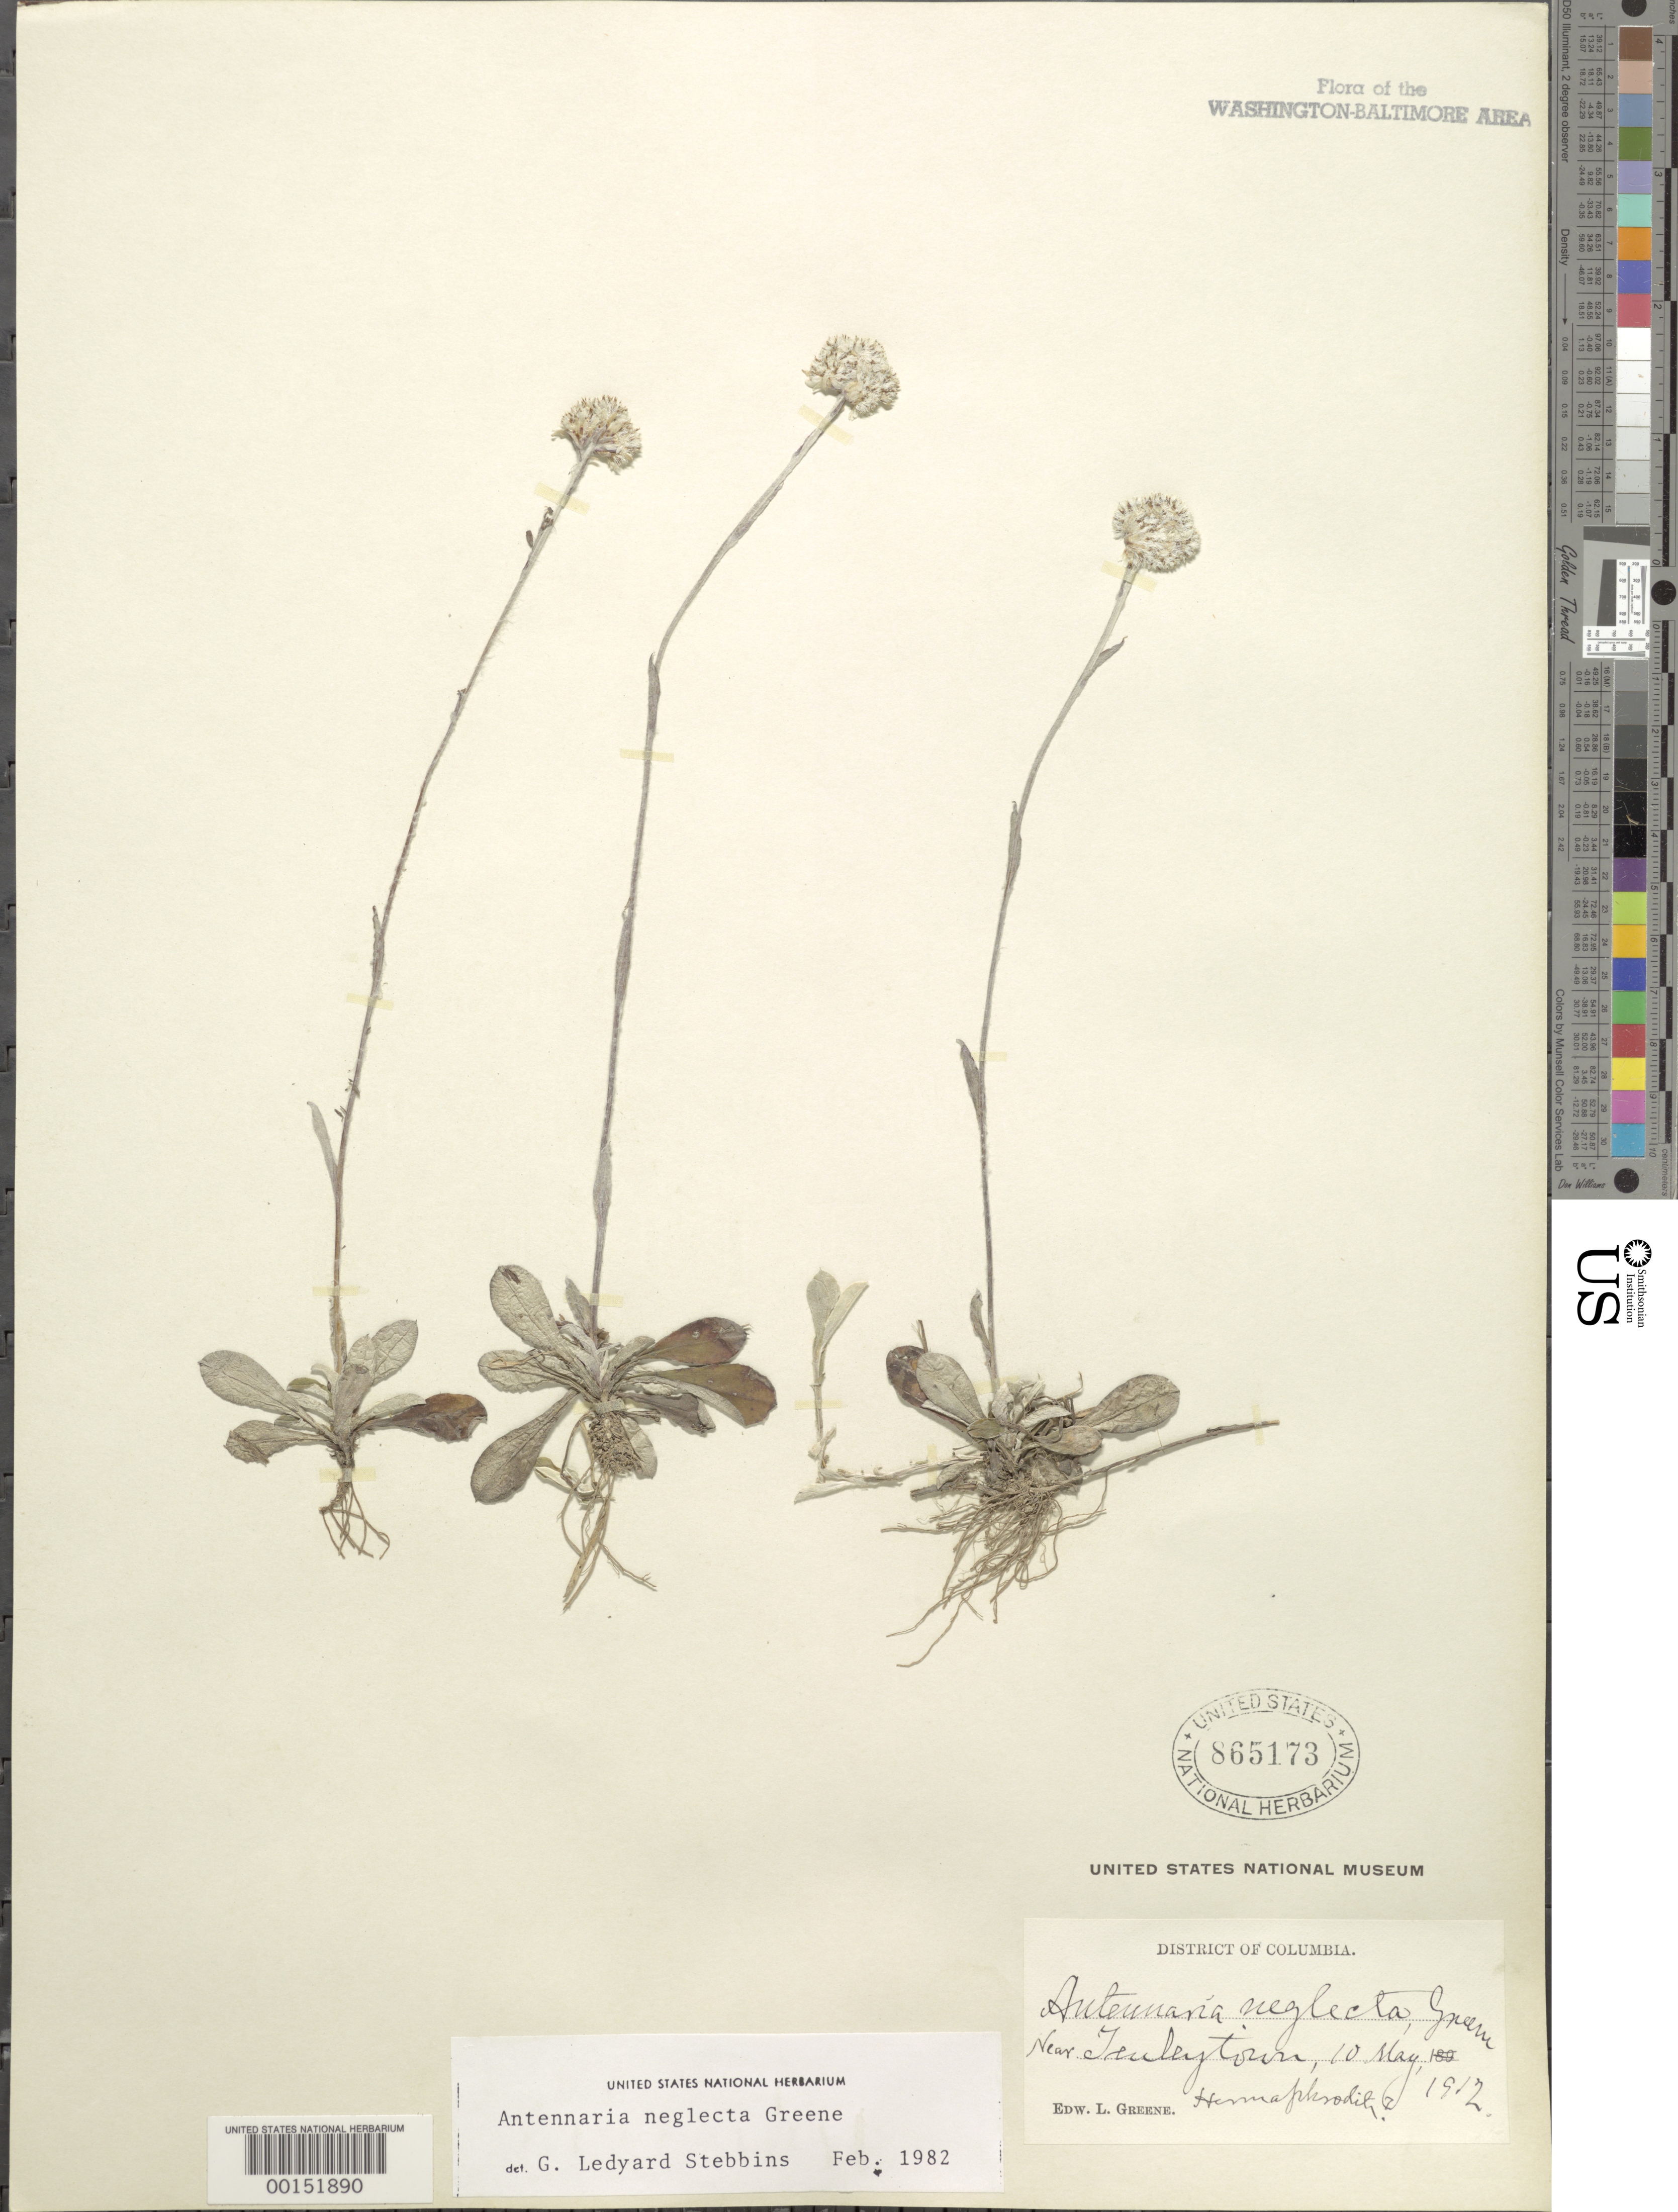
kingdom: Plantae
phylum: Tracheophyta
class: Magnoliopsida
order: Asterales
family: Asteraceae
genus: Antennaria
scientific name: Antennaria neglecta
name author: Greene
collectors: E. L. Greene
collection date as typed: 10 May 1912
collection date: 1912-05-10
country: United States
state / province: District of Columbia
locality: Near Tenleytown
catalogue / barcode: US 865173